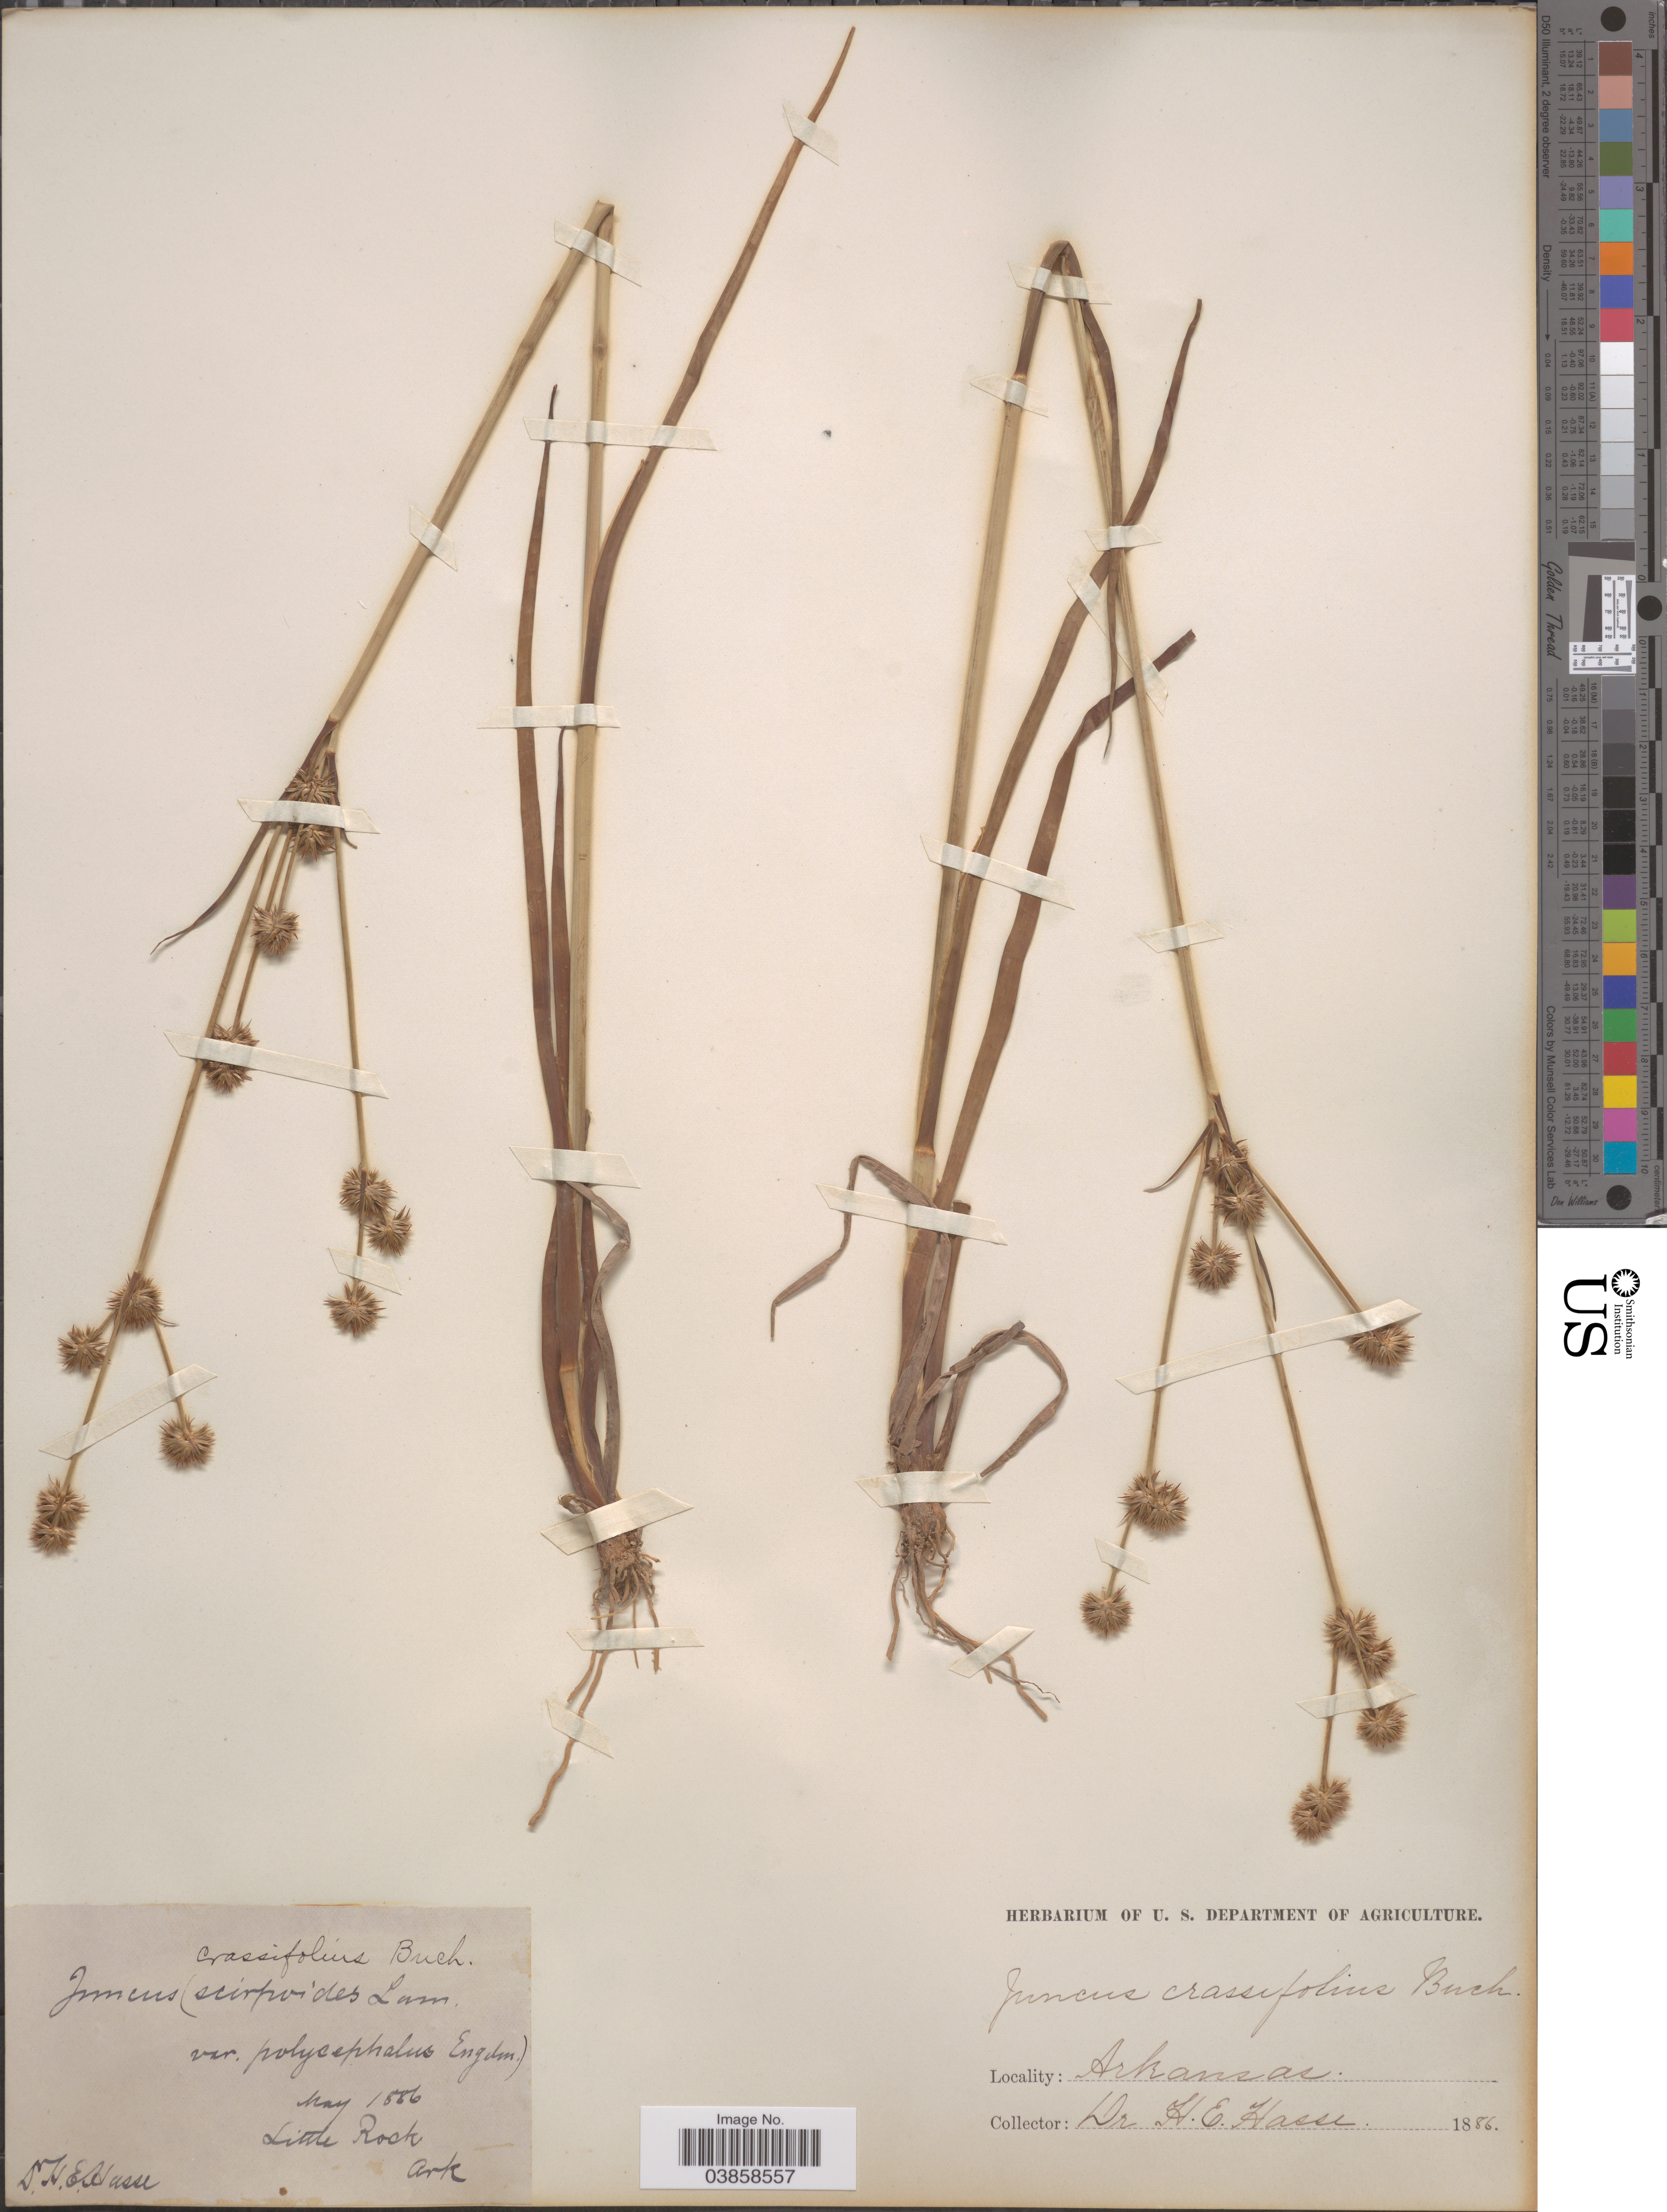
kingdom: Plantae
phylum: Tracheophyta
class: Liliopsida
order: Poales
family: Juncaceae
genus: Juncus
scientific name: Juncus validus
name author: Coville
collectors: H. E. Hasse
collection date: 1886-05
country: United States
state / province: Arkansas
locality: Little Rock.